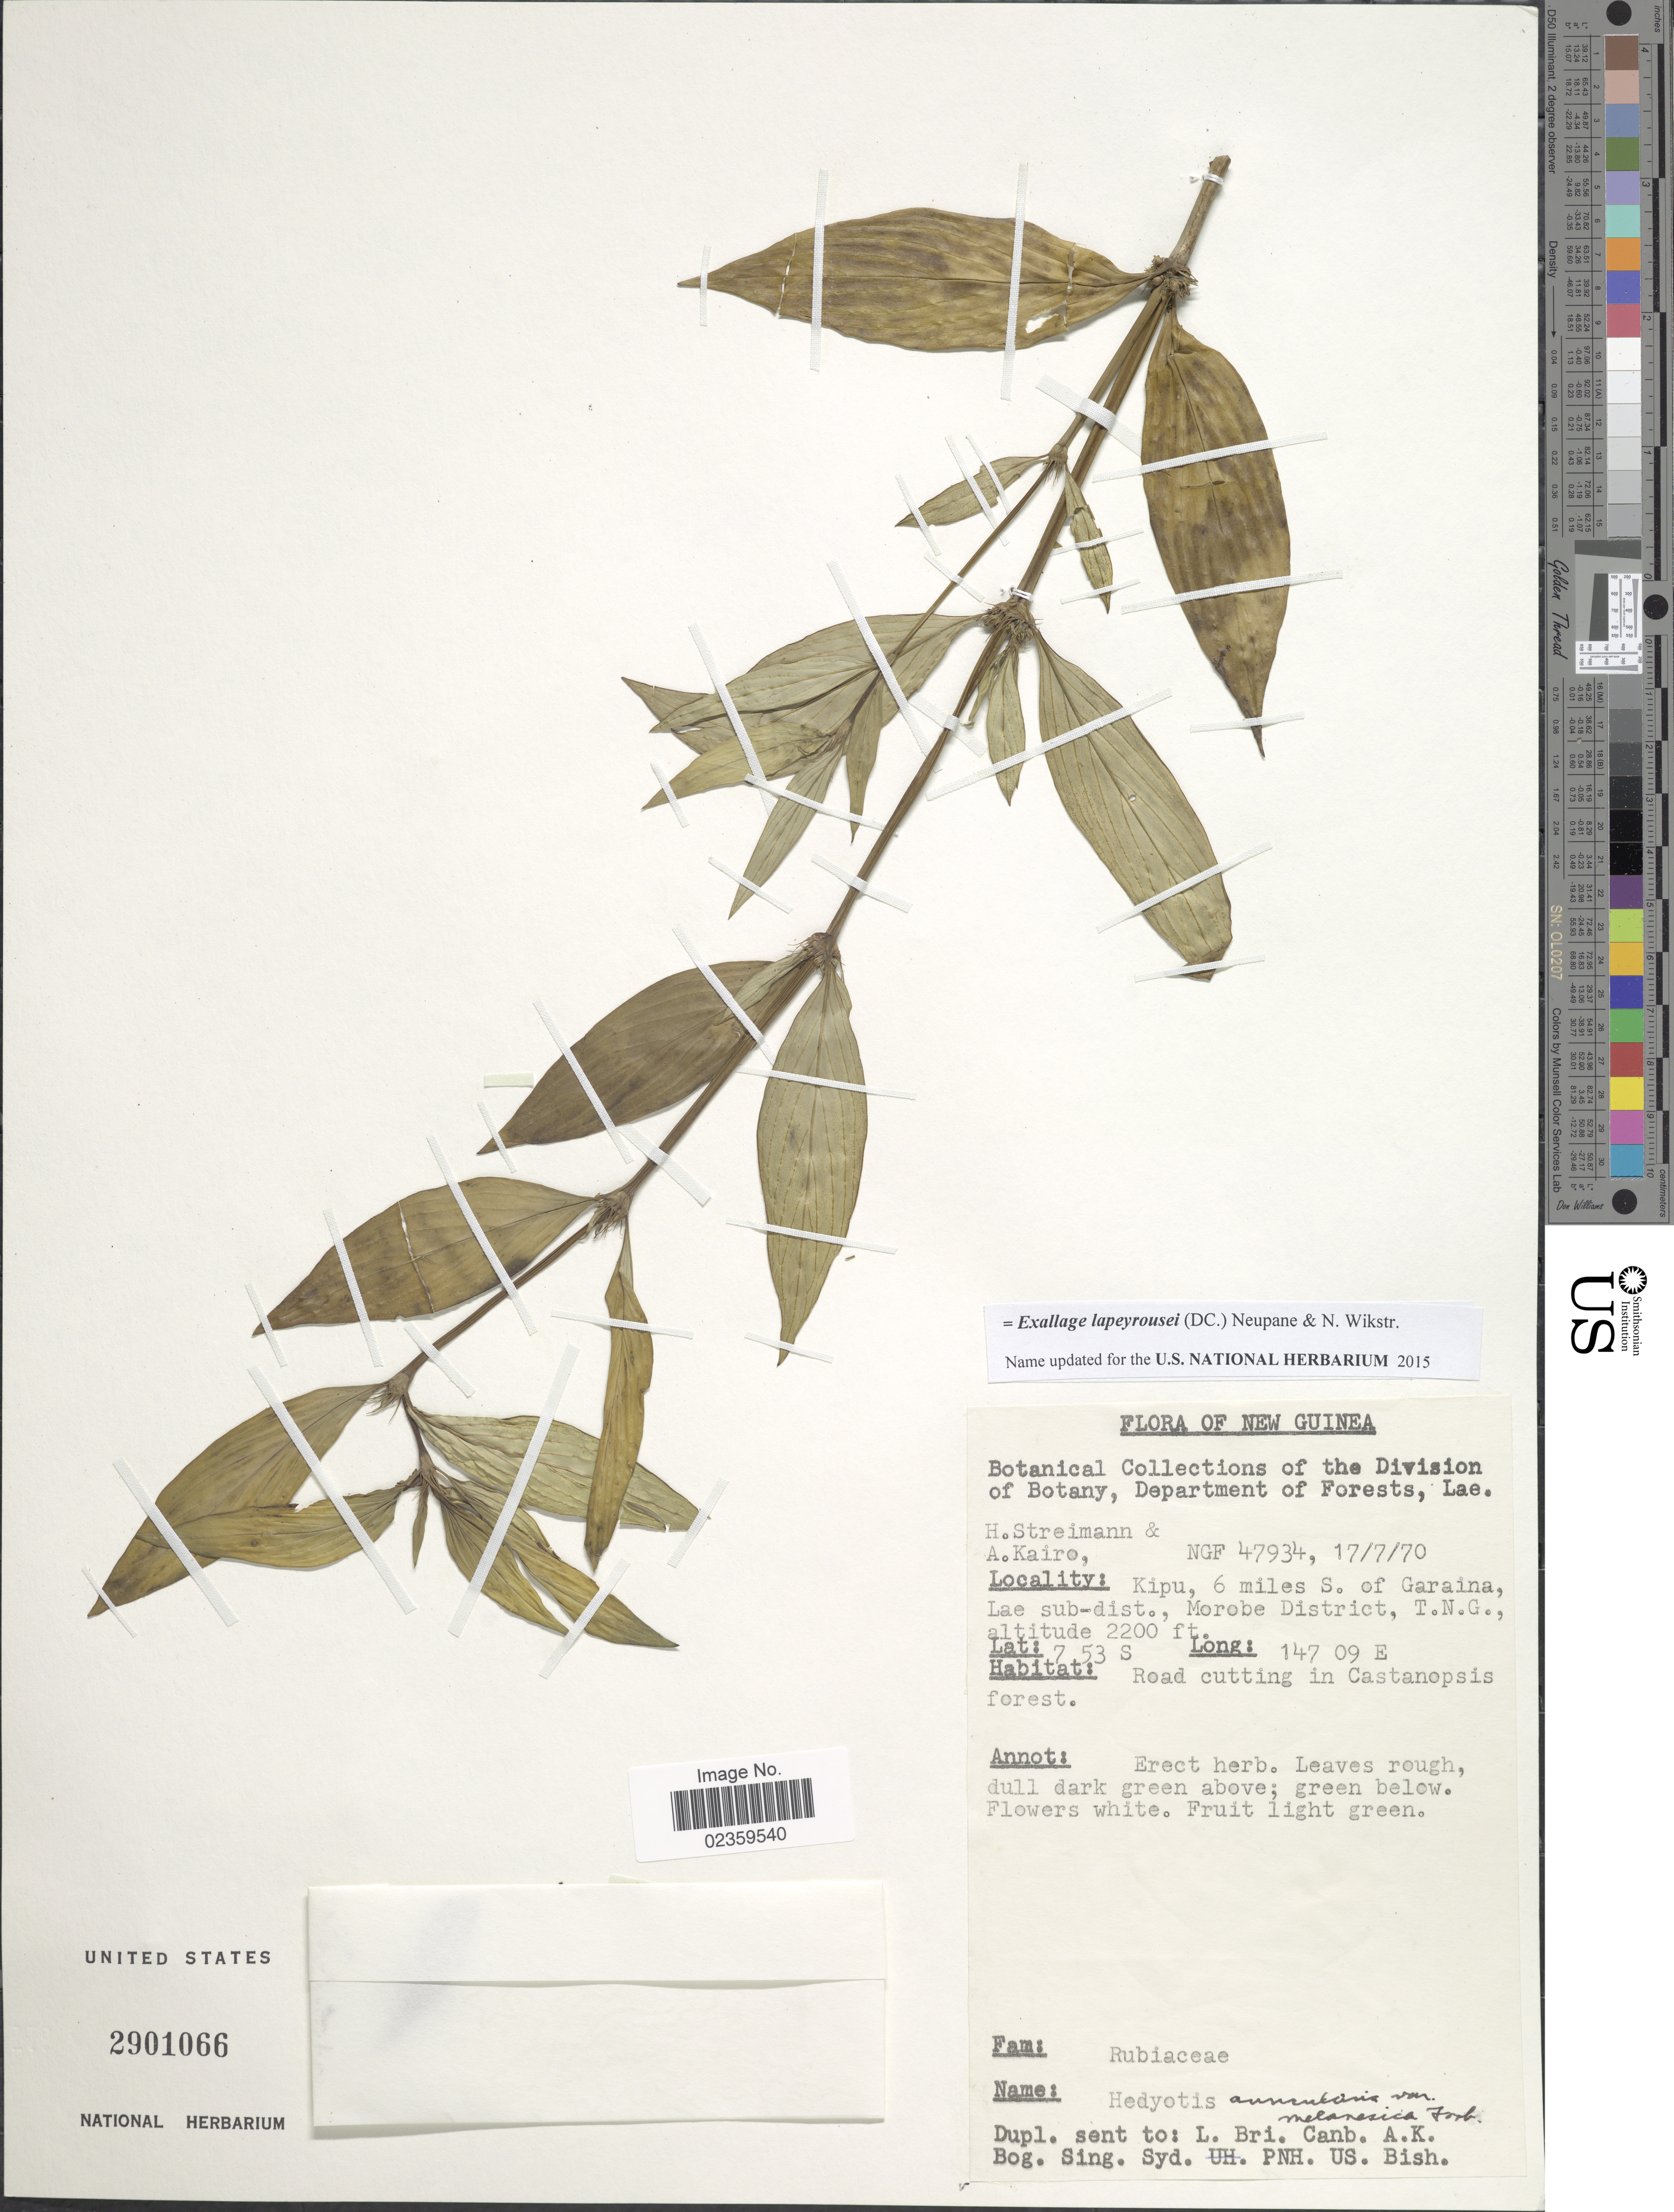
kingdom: Plantae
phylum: Tracheophyta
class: Magnoliopsida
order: Gentianales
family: Rubiaceae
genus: Exallage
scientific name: Exallage lapeyrousei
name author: (DC.) Neupane & N. Wikstr.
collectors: H. Streimann & A. Kairo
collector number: NGF47934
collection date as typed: Transcribed d/m/y: 17/7/70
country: Papua New Guinea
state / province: Morobe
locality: New Guinea. Kipu, 6 miles S. of Garaina, Lae sub-dist., Morobe District, T.N.G.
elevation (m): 671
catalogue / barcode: US 2901066